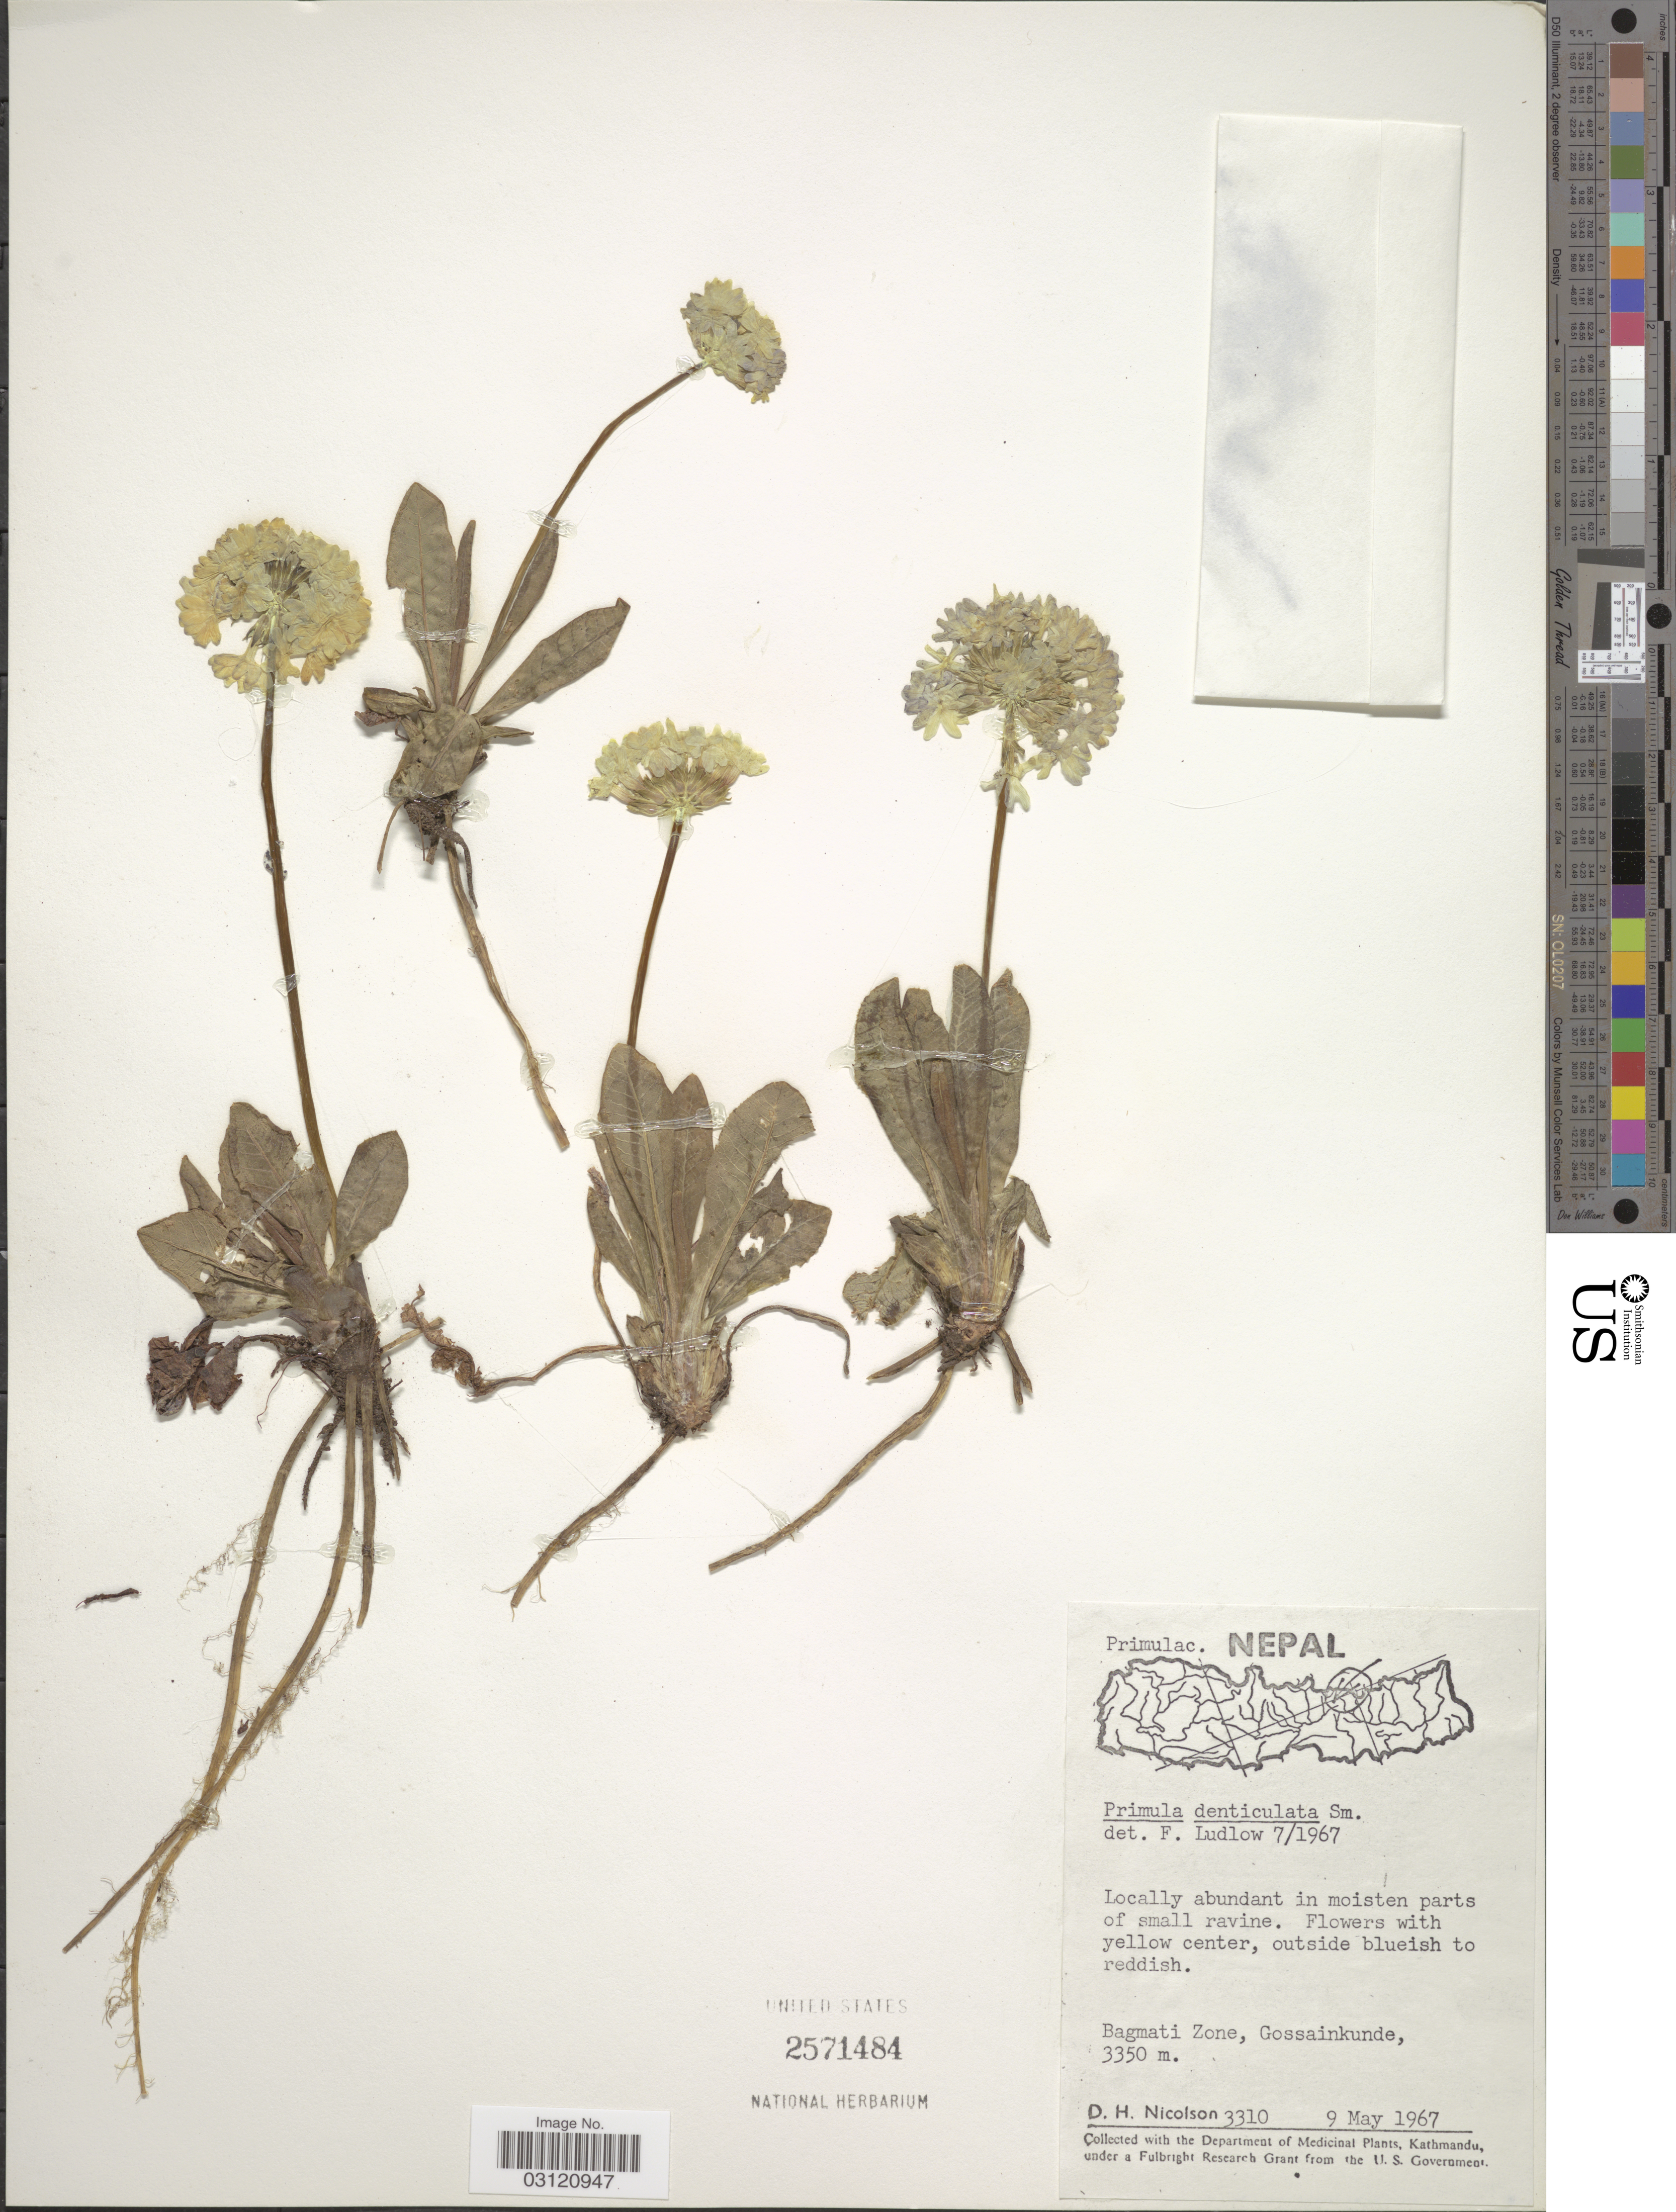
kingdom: Plantae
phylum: Tracheophyta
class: Magnoliopsida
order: Ericales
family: Primulaceae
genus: Primula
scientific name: Primula denticulata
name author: Sm.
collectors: D. H. Nicolson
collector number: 3310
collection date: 1967-05-09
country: Nepal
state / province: Bagmati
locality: Bagmati Zone, Gossainkunde.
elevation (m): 3350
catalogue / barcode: US 2571484